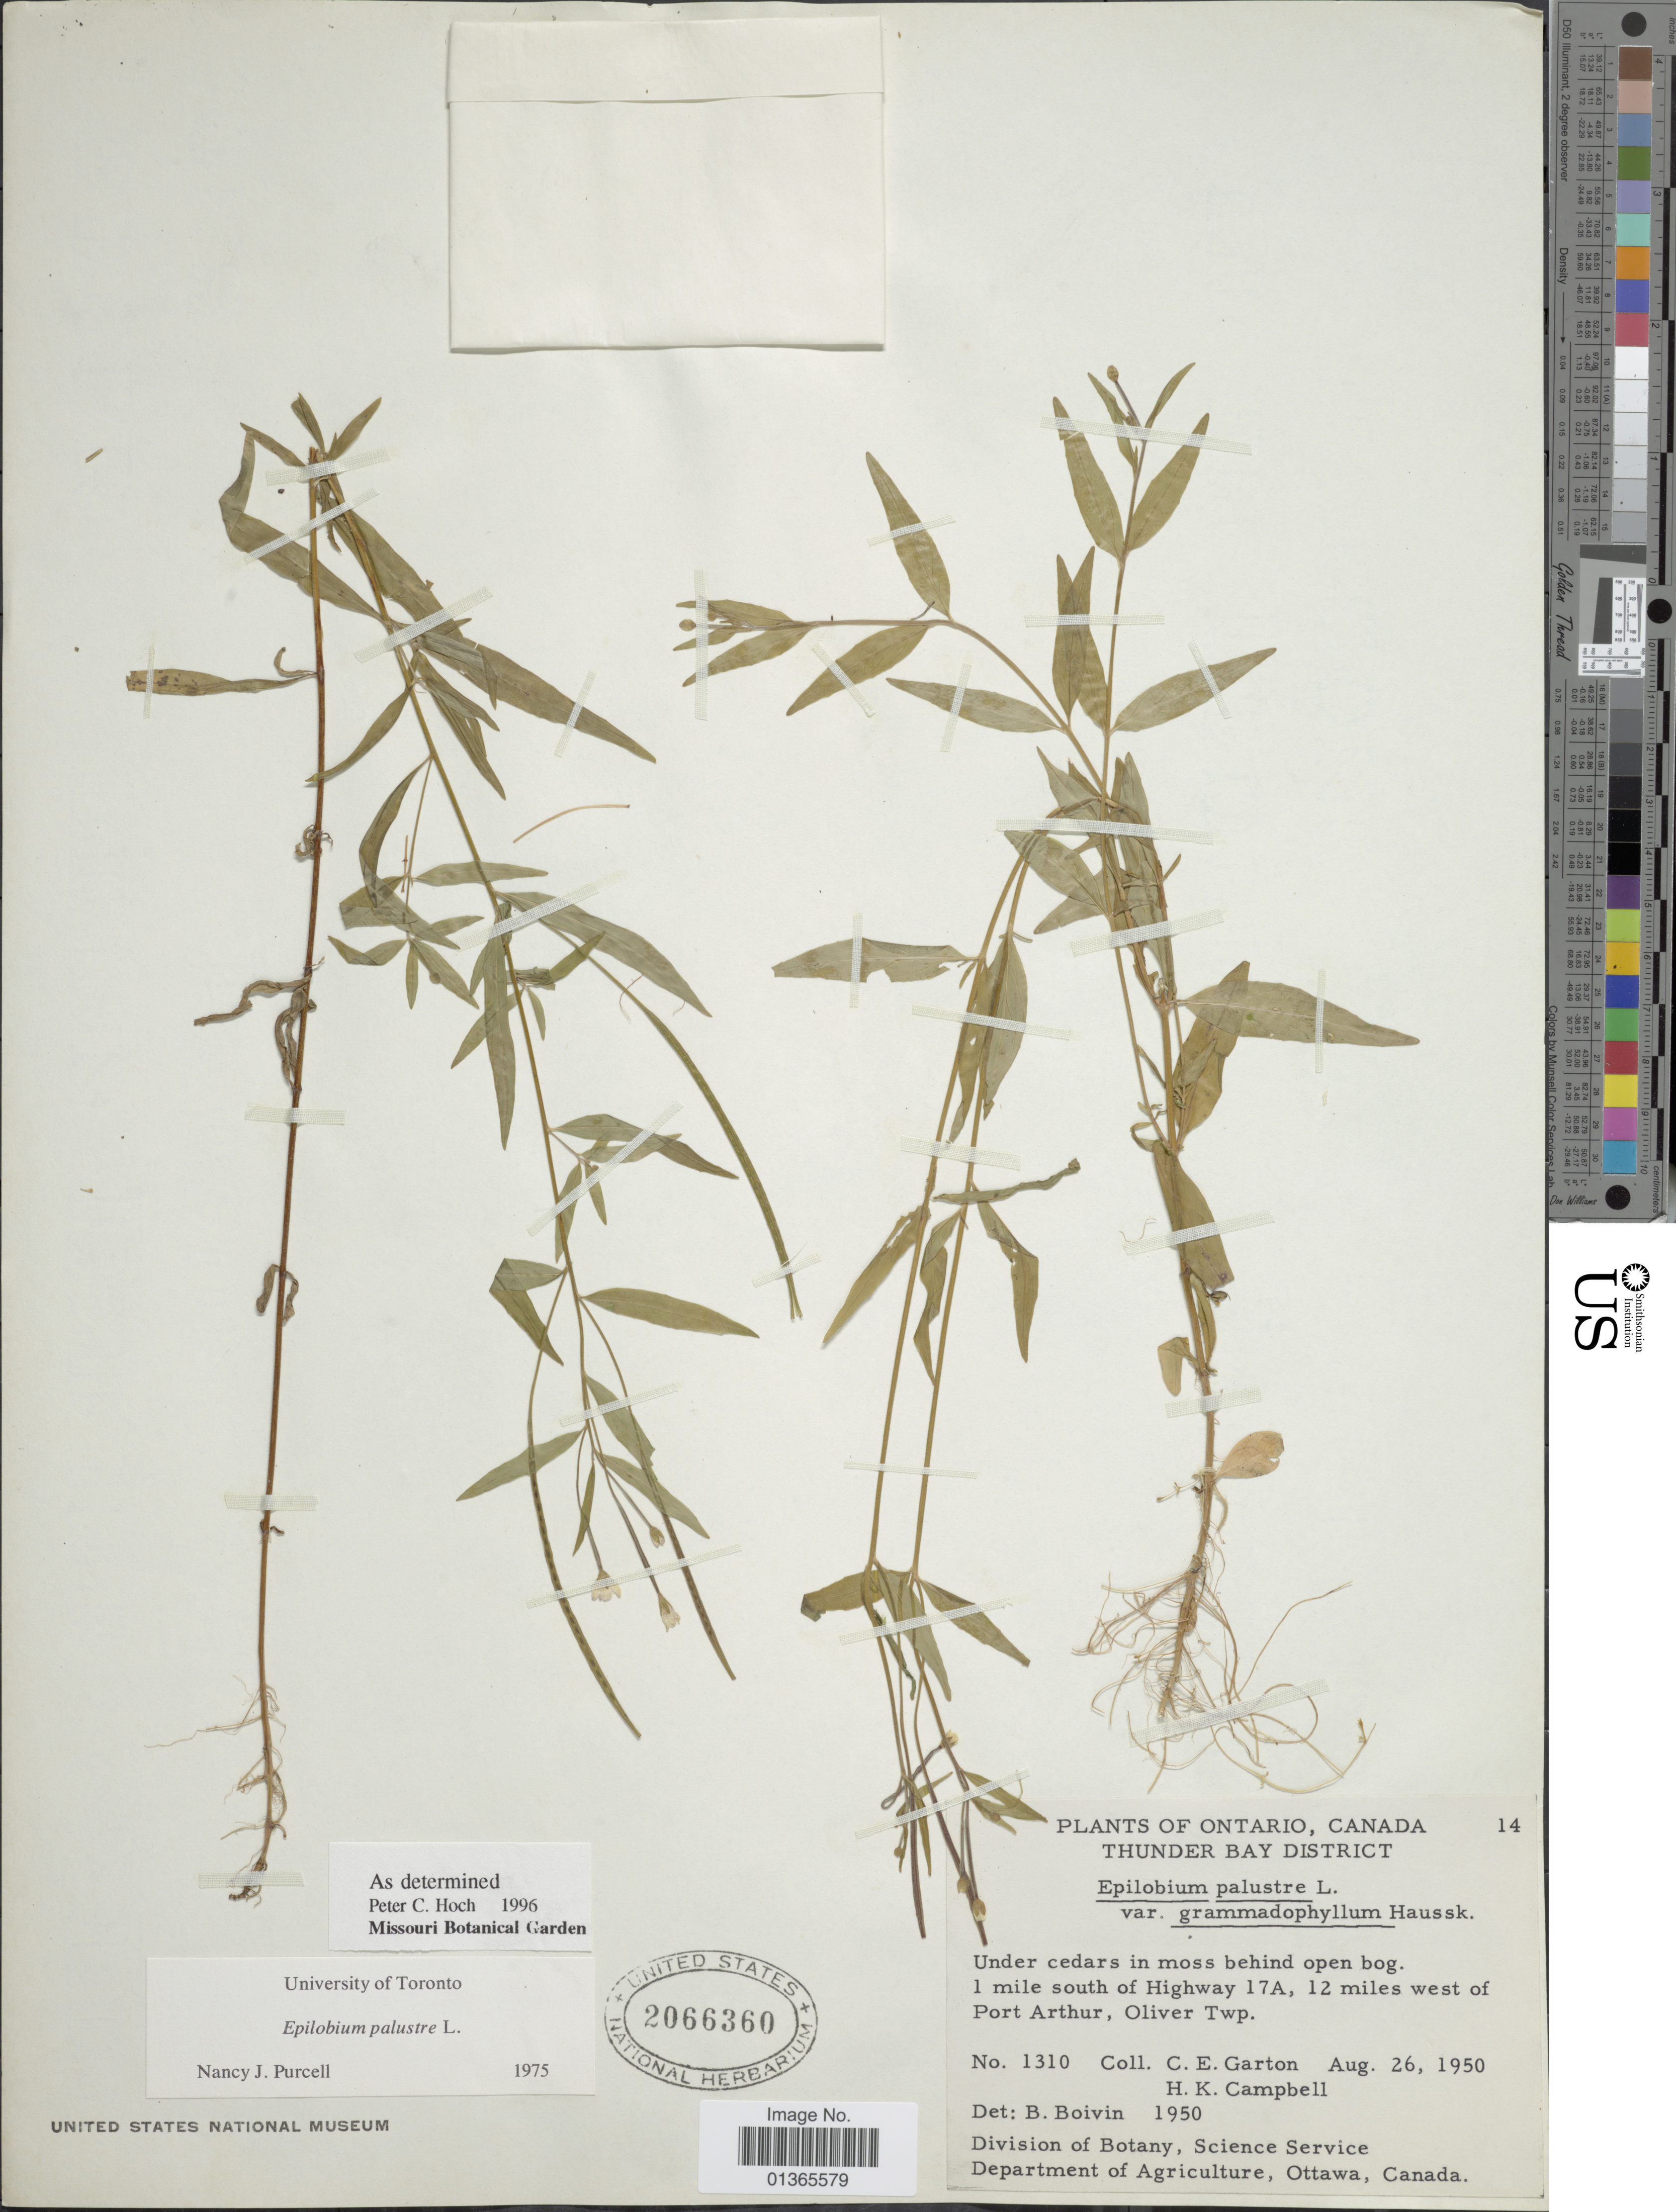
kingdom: Plantae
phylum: Tracheophyta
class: Magnoliopsida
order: Myrtales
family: Onagraceae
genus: Epilobium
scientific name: Epilobium palustre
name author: L.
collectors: C. E. Garton & H. K. Campbell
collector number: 1310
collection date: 1950-08-26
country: Canada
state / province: Ontario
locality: Thunder Bay District. 1 mile south of Highway 17A, 12 miles west of Port Arthur, Oliver Twp.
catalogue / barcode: US 2066360